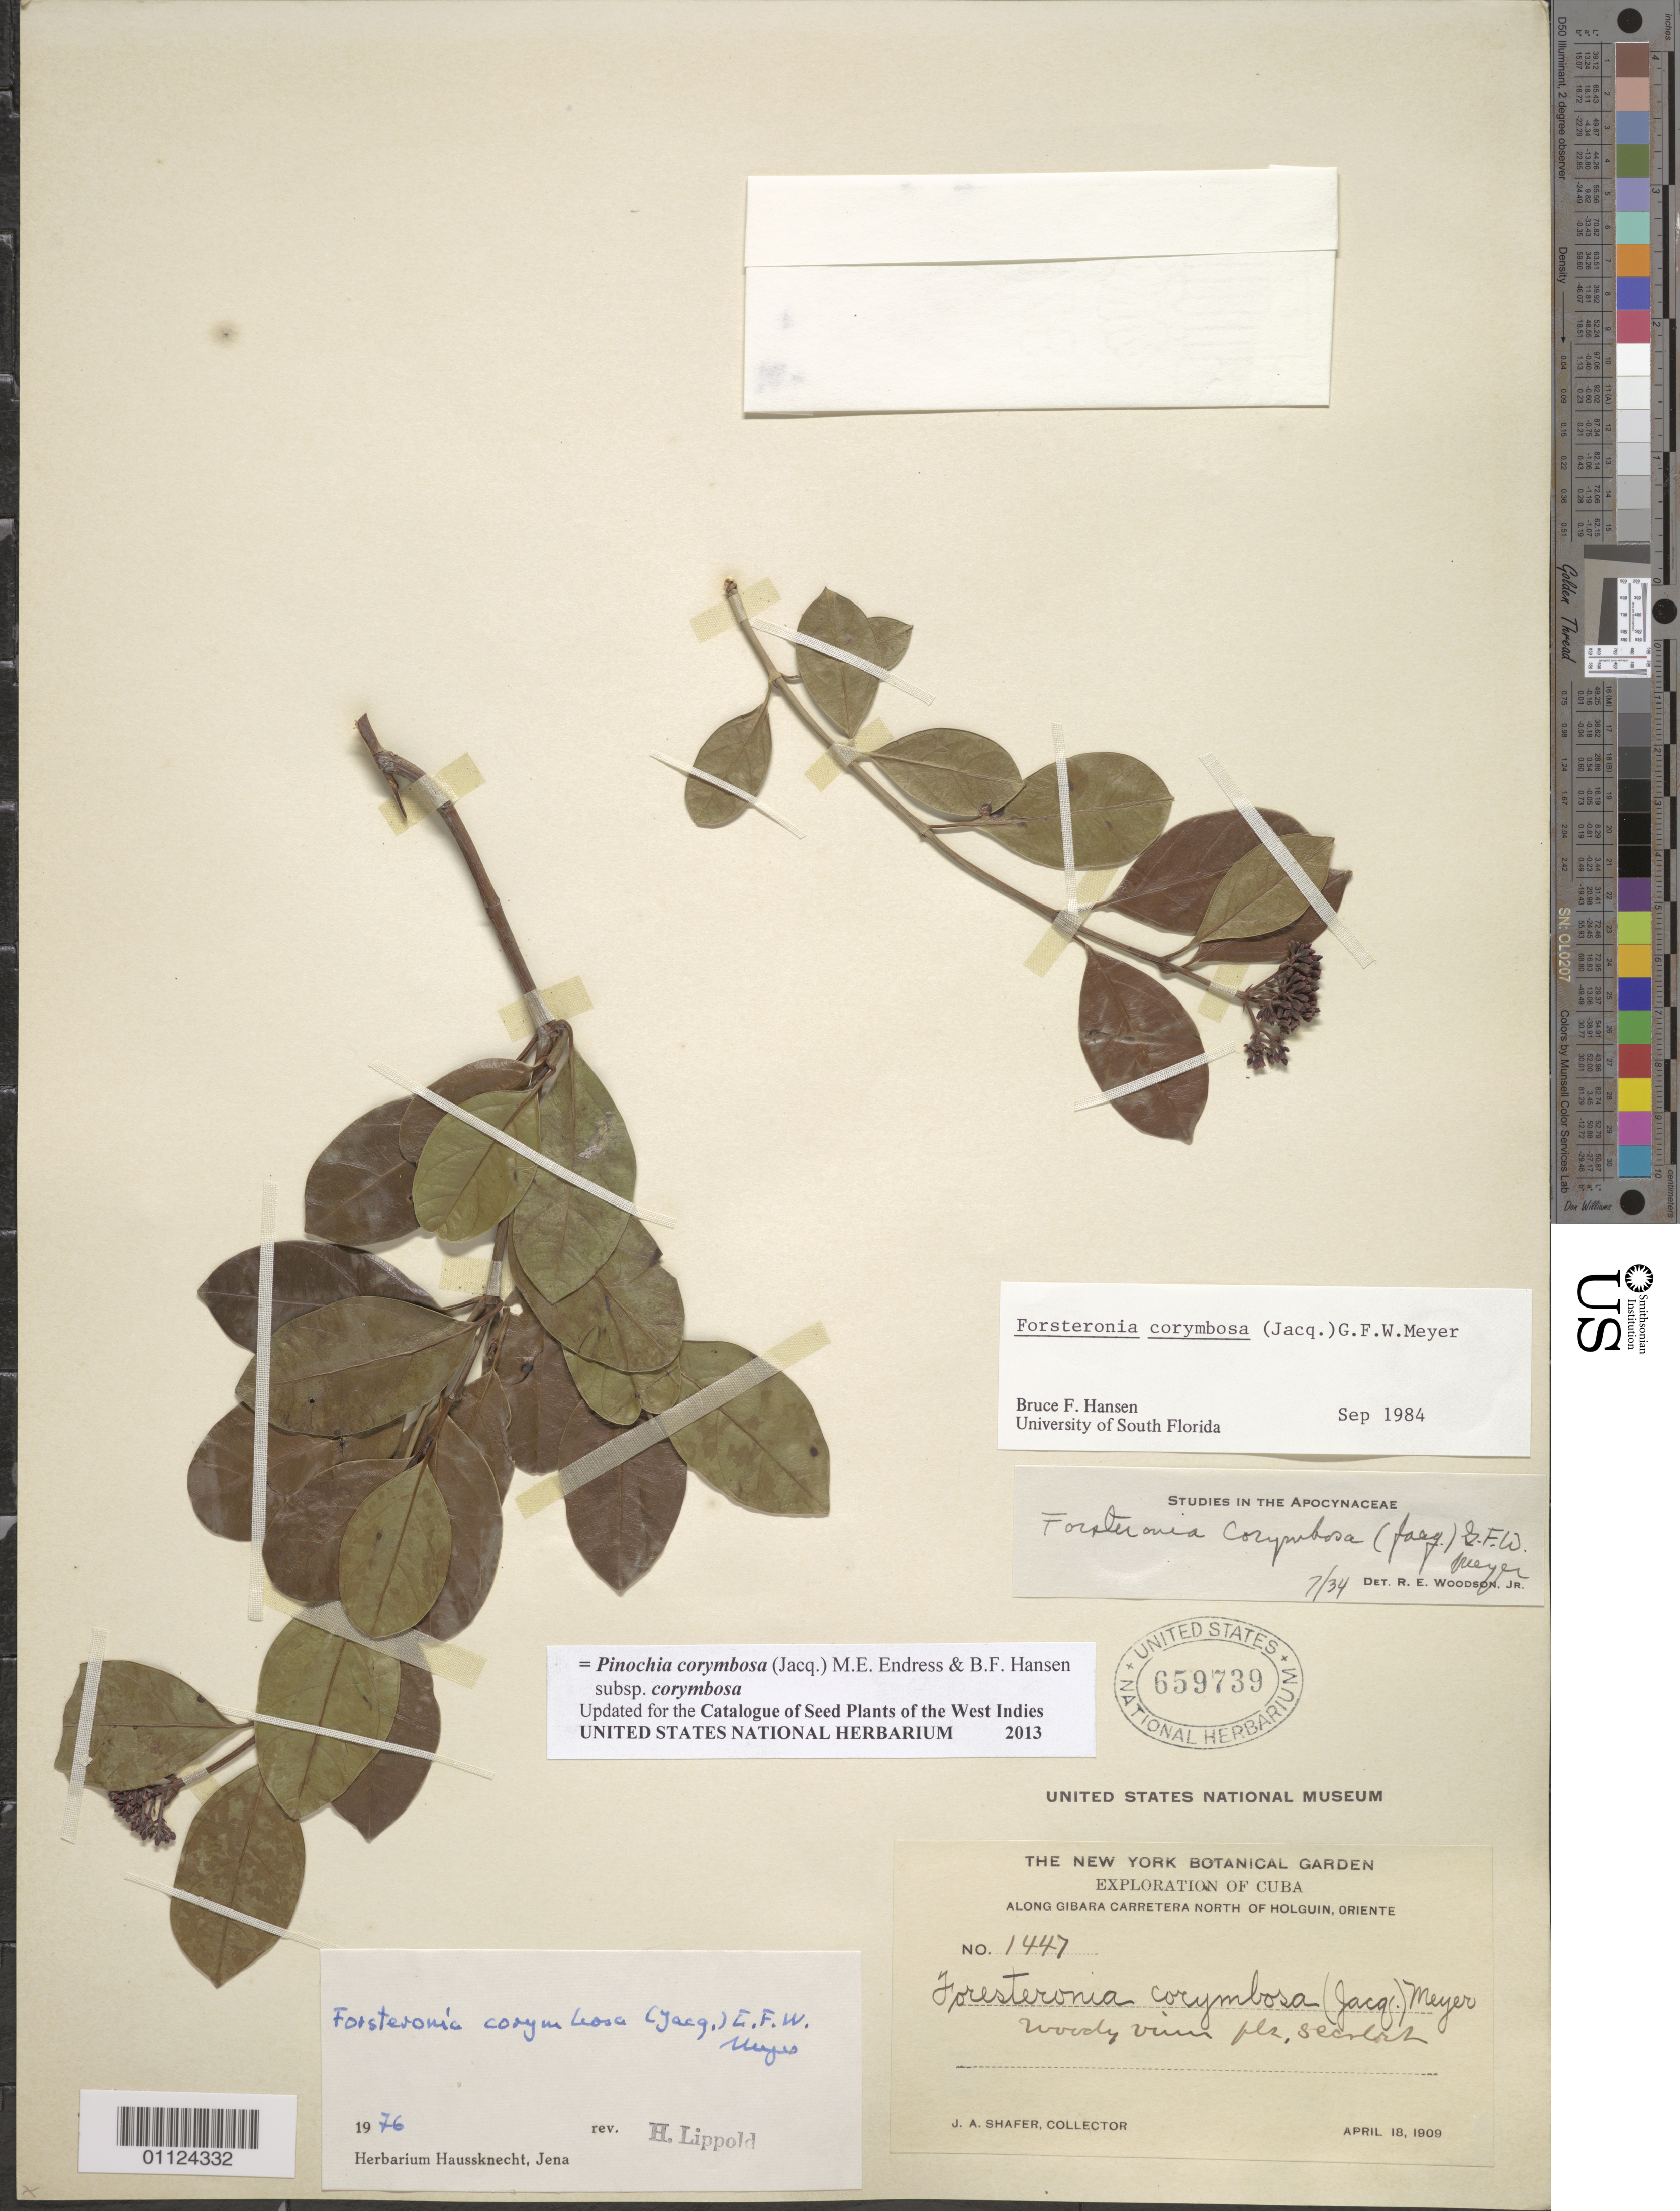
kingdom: Plantae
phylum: Tracheophyta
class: Magnoliopsida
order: Gentianales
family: Apocynaceae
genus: Pinochia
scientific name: Pinochia corymbosa subsp. corymbosa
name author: (Jacq.) M.E. Endress & B.F. Hansen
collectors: J. A. Shafer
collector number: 1447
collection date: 1909-04-18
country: Cuba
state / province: Holguín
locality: Holguín; along Gibara Carretera, N of Holguín.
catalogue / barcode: US 659739